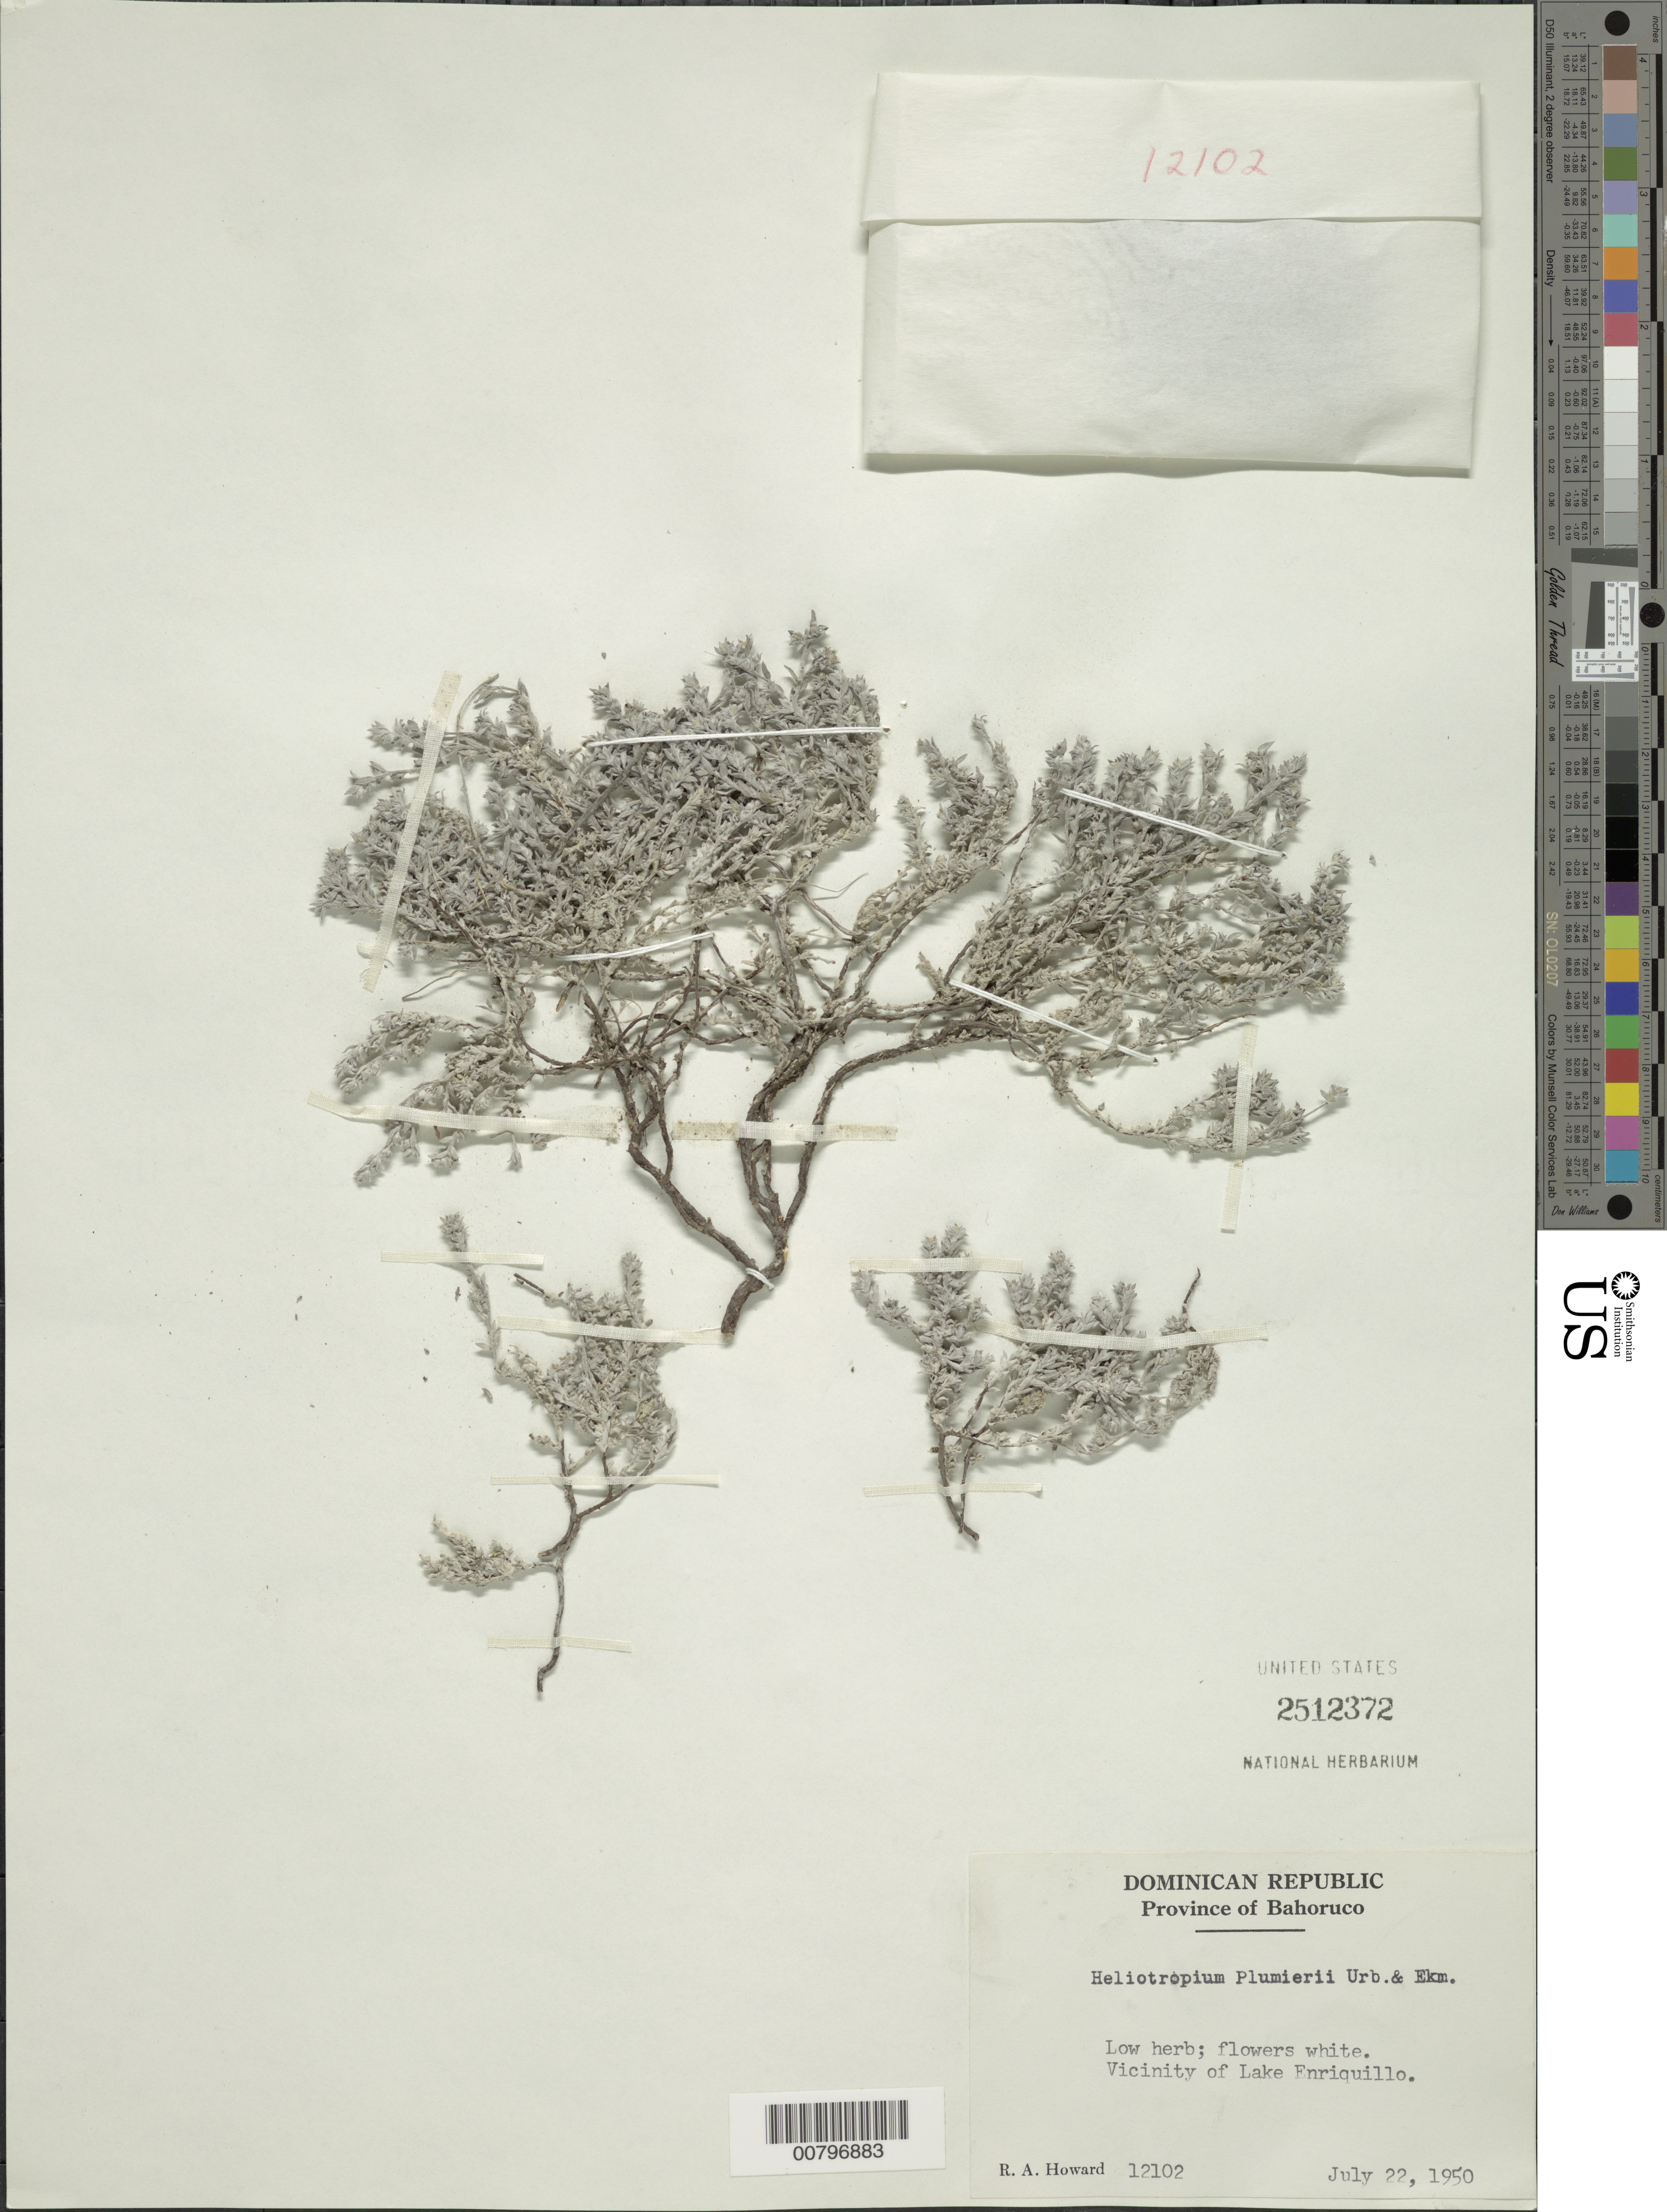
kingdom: Plantae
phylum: Tracheophyta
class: Magnoliopsida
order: Boraginales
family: Heliotropiaceae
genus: Heliotropium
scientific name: Heliotropium plumierii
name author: Urb. & Ekman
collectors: R. A. Howard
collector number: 12102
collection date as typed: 22 Jul 1950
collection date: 1950-07-22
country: Dominican Republic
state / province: Baoruco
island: Hispaniola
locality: Vicinity of Lake Enriquillo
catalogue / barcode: US 2512372